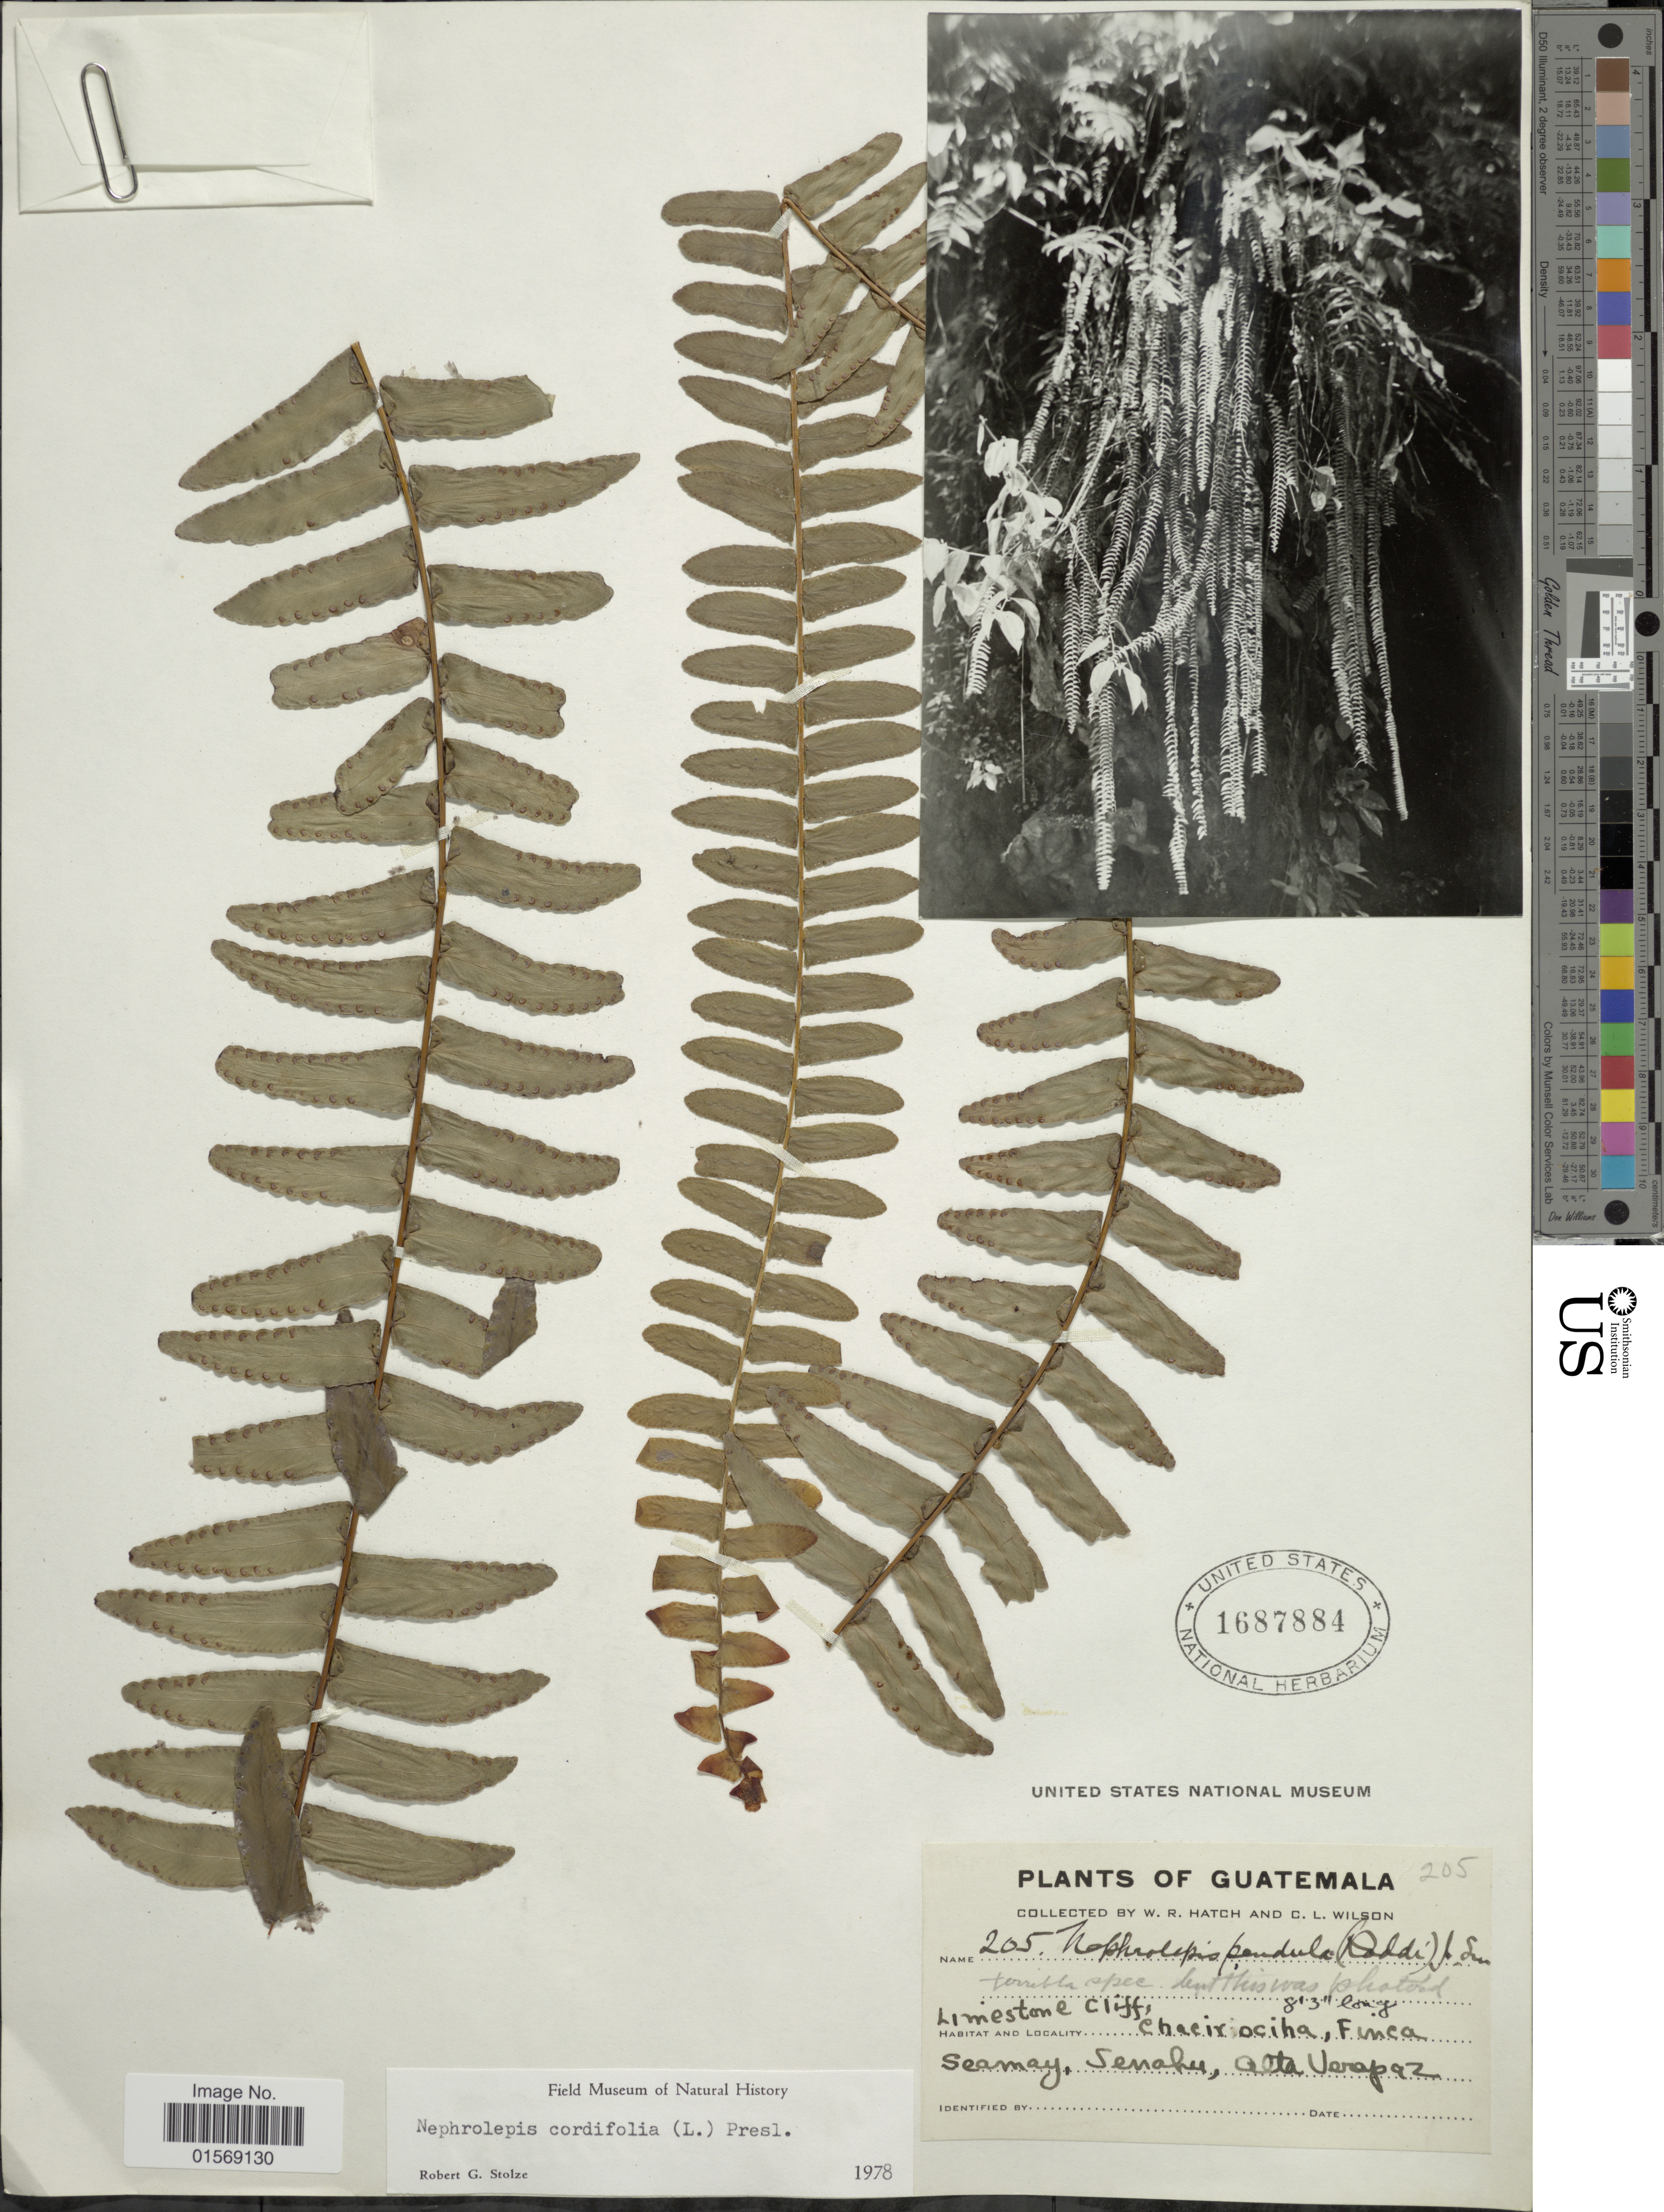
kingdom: Plantae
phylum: Tracheophyta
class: Polypodiopsida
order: Polypodiales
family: Nephrolepidaceae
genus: Nephrolepis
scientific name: Nephrolepis pendula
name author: (Raddi) J. Sm.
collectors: W. Hatch & C. L. Wilson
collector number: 205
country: Guatemala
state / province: Alta Verapaz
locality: Guatemala, Chaciriociha, Finca Seamay, Senahu, Alta Verapaz.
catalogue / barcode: US 1687884